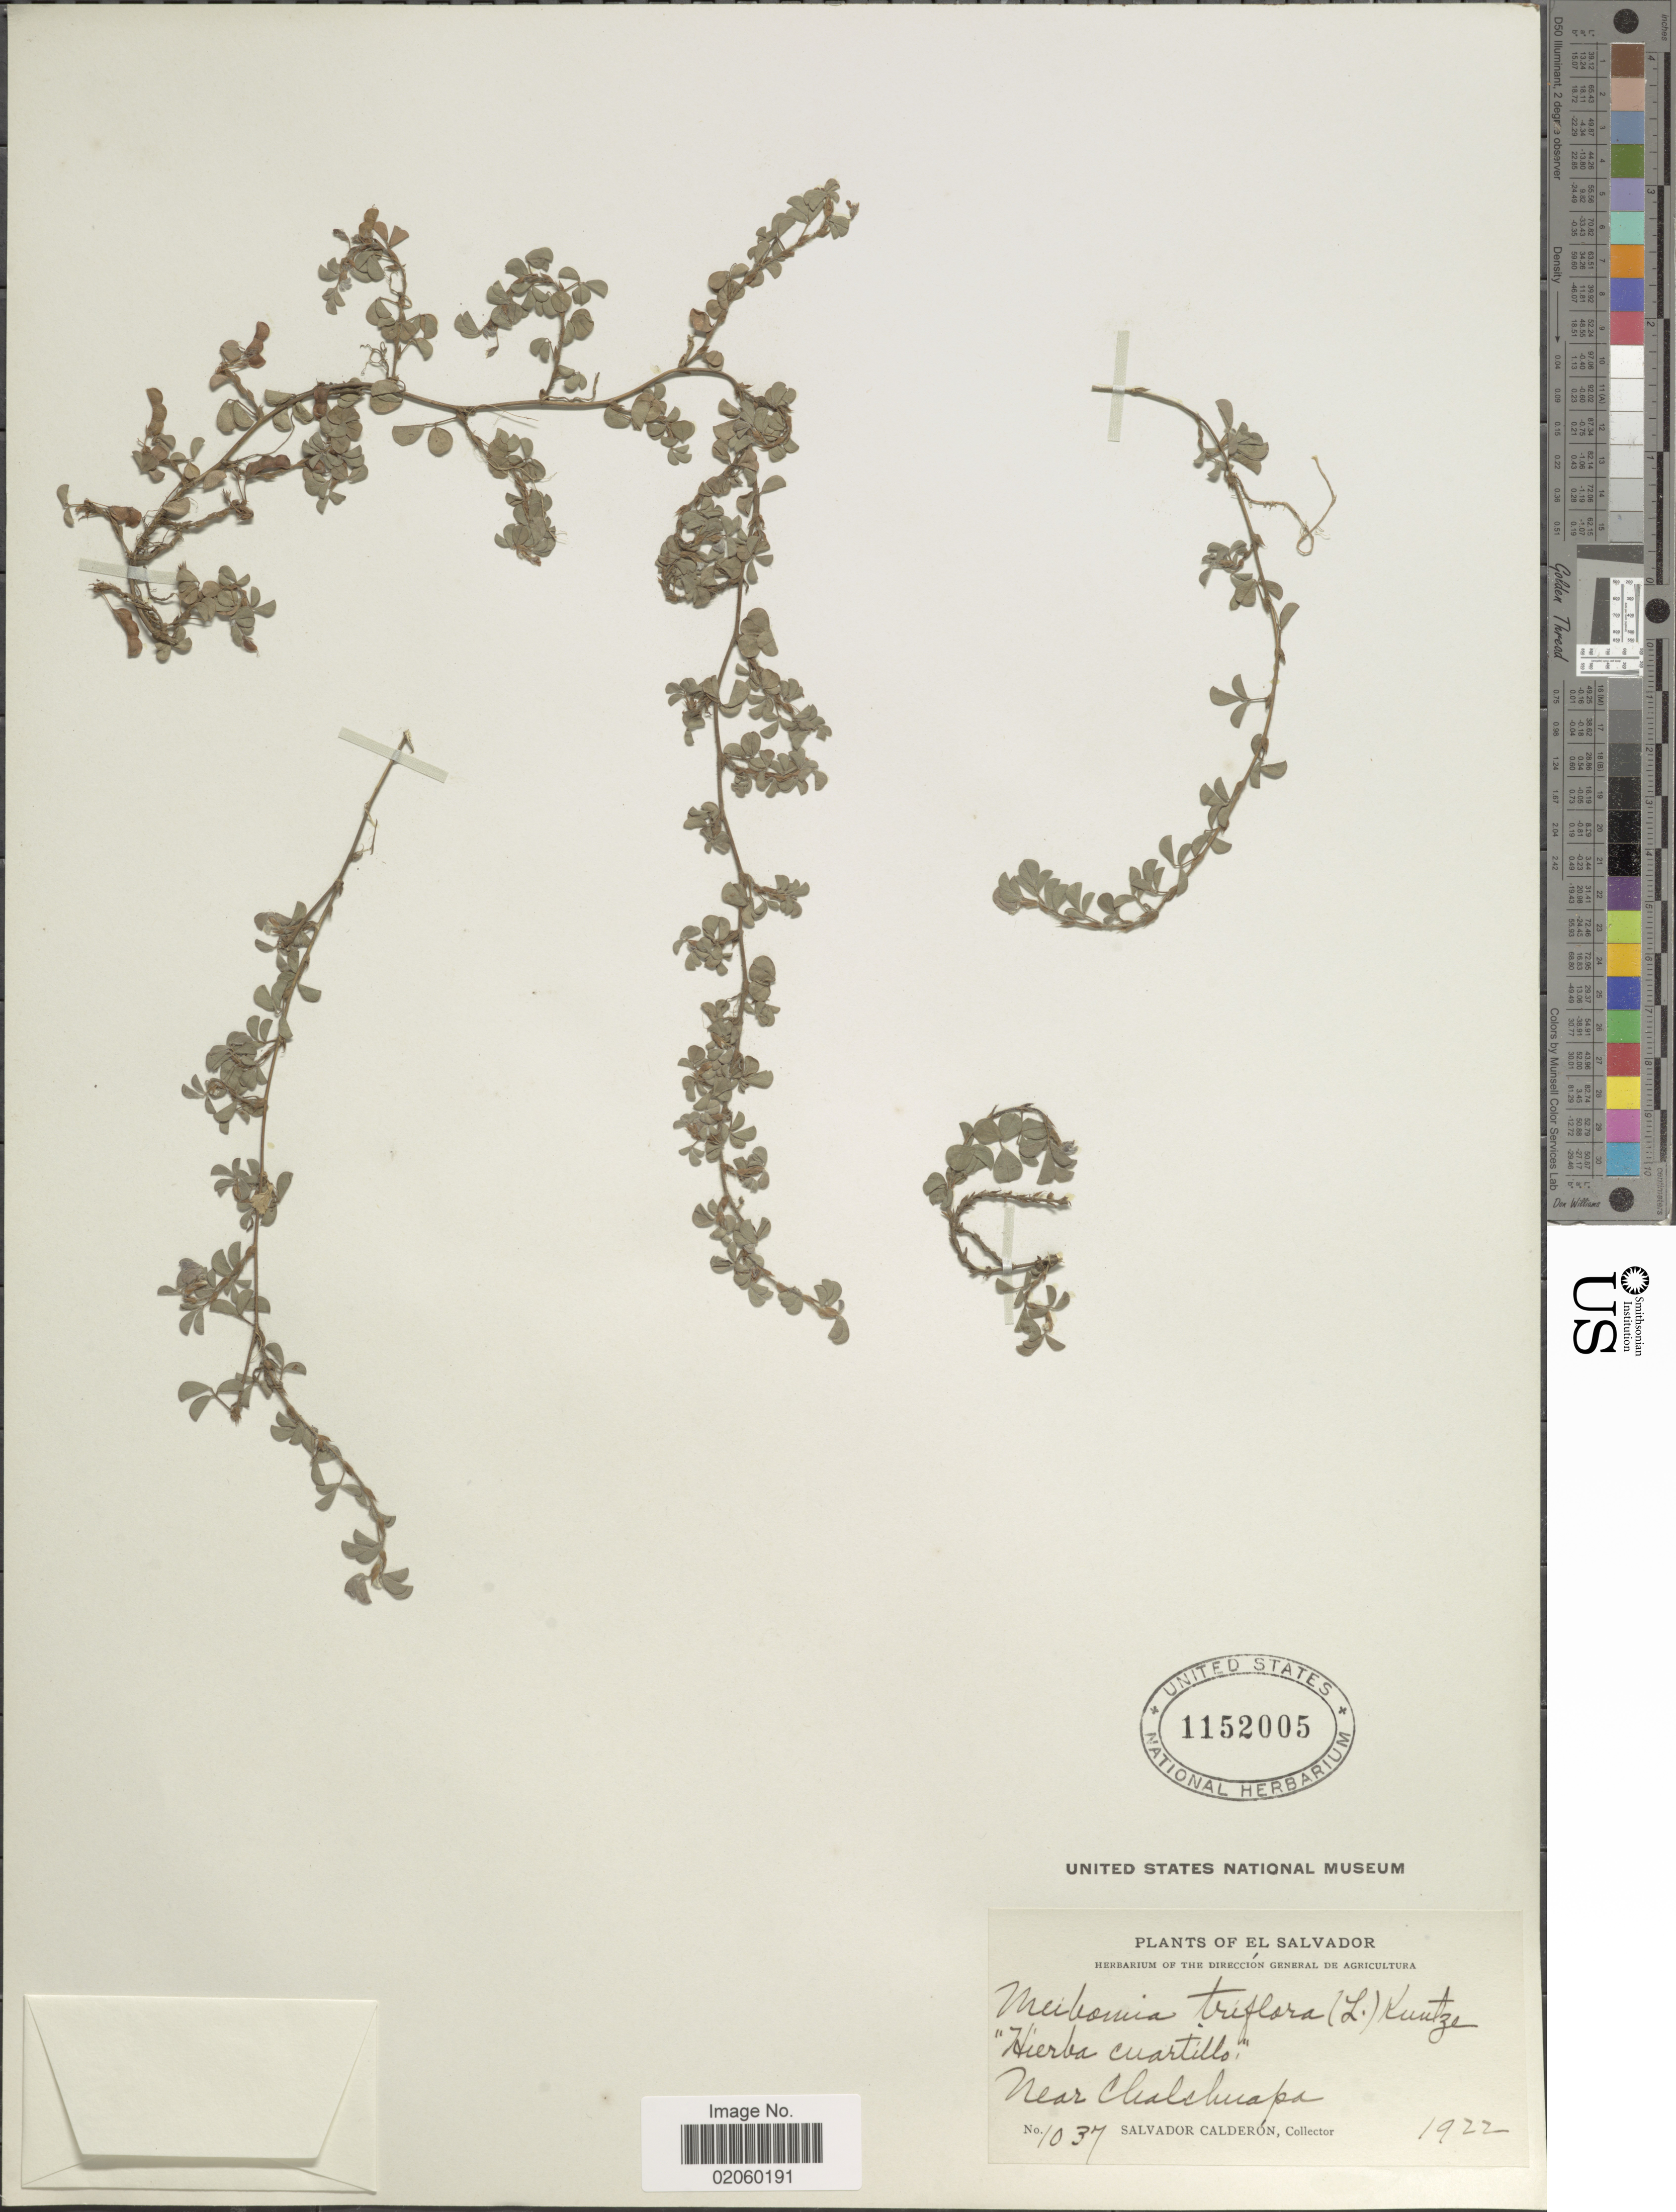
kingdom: Plantae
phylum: Tracheophyta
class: Magnoliopsida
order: Fabales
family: Fabaceae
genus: Grona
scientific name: Grona triflora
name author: (L.) H. Ohashi & K. Ohashi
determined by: Strong, Mark T., (BOT), Smithsonian Institution - National Museum of Natural History (UNITED STATES)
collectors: S. Calderón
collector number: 1037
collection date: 1922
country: El Salvador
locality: Near Chalchuapa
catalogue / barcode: US 1152005